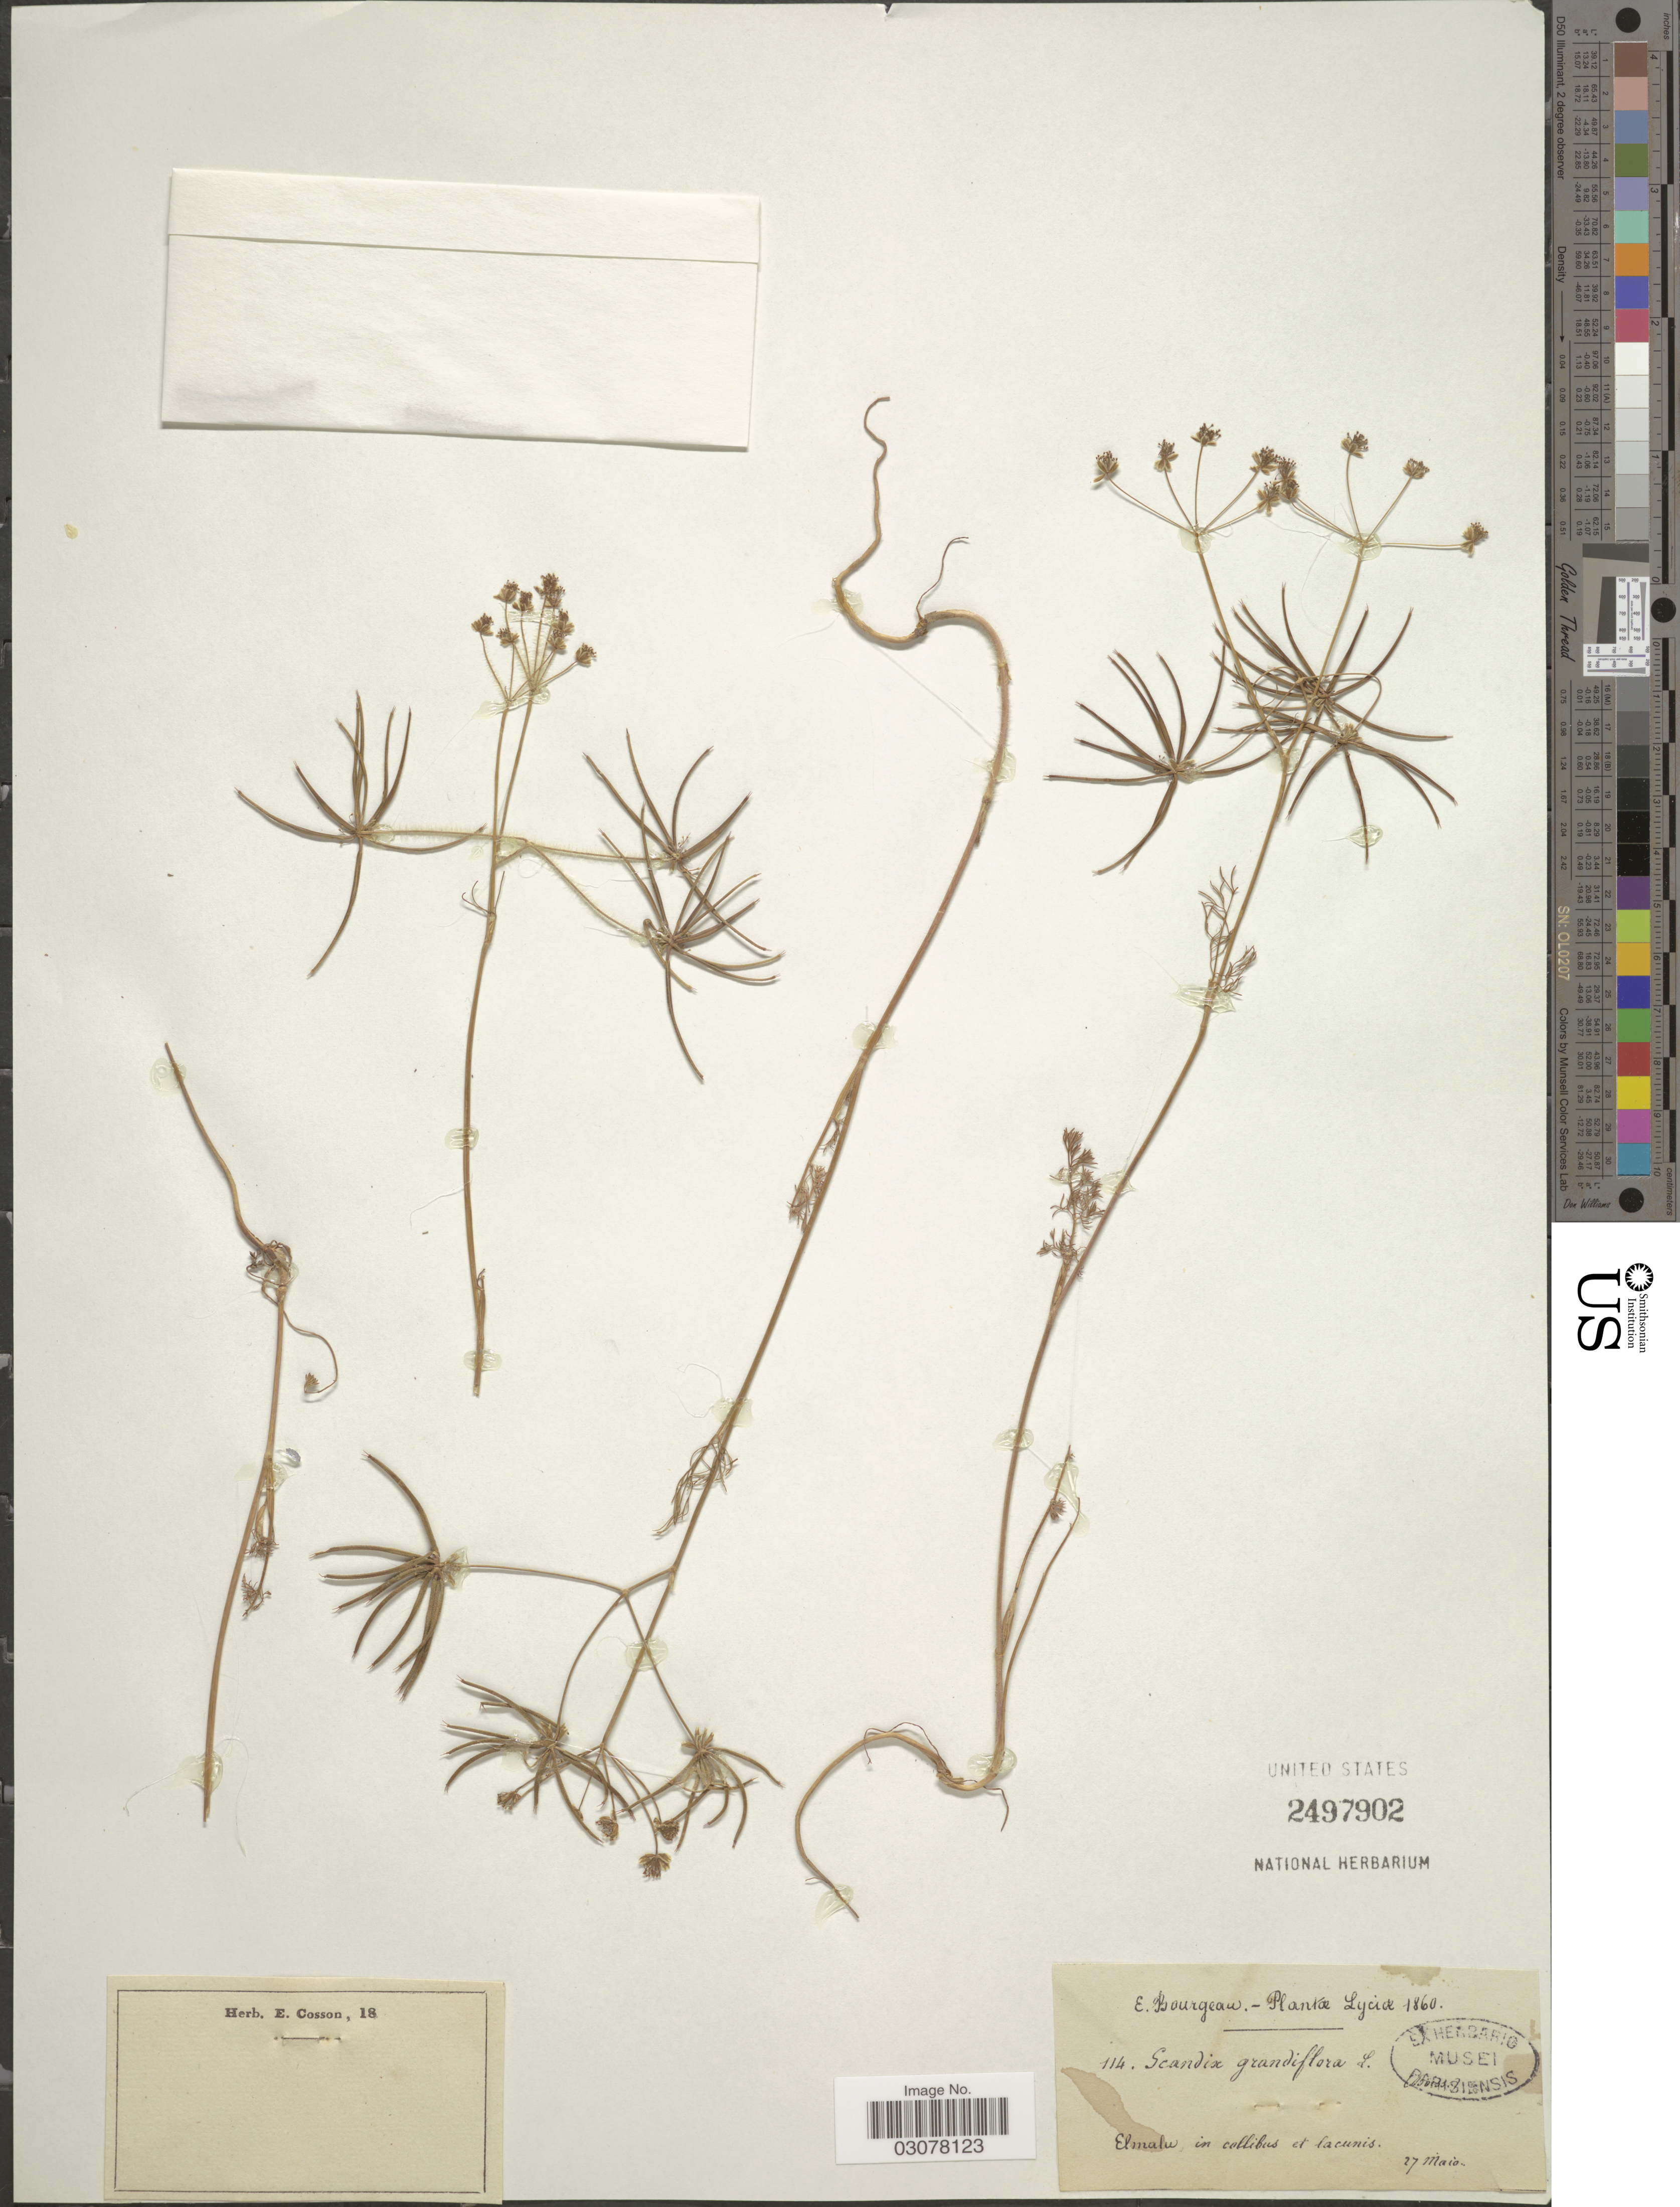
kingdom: Plantae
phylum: Tracheophyta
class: Magnoliopsida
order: Apiales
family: Apiaceae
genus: Scandix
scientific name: Scandix grandiflora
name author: L.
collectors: E. Bourgeau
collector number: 114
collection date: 1860-05-27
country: Turkey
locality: Lyciae. Elmalu.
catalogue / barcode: US 2497902